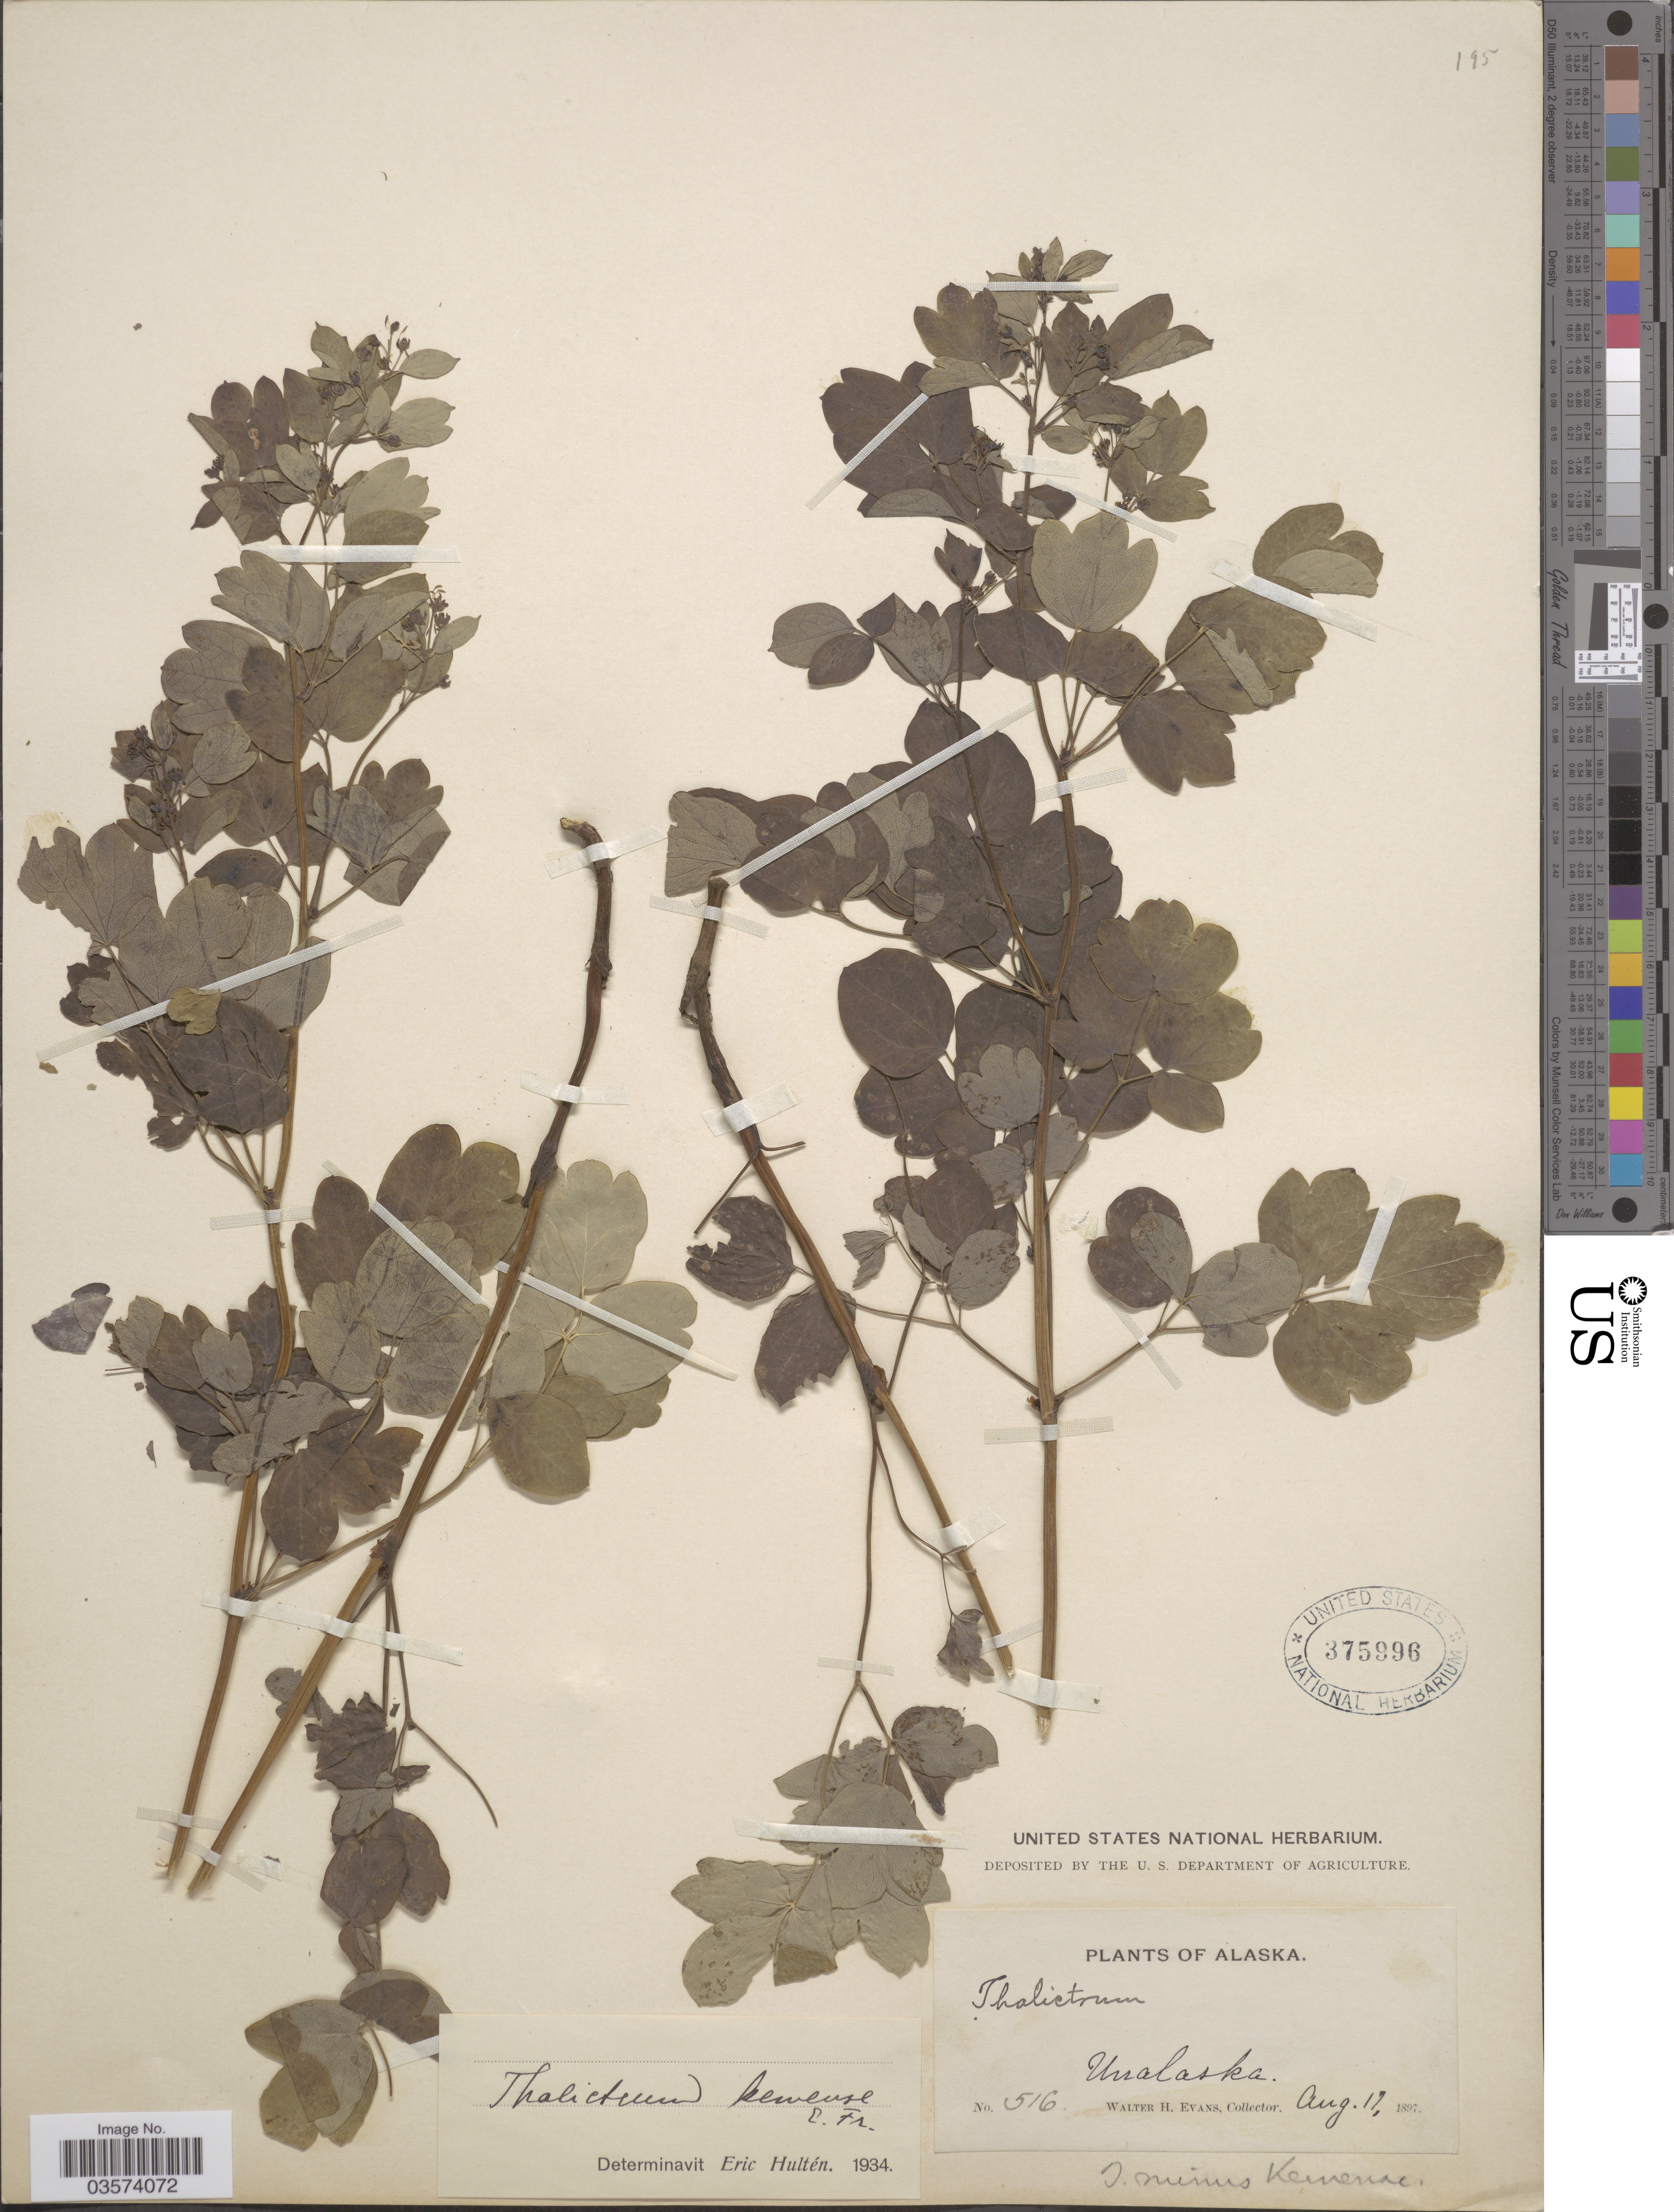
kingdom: Plantae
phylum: Tracheophyta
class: Magnoliopsida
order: Ranunculales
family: Ranunculaceae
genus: Thalictrum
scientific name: Thalictrum kemense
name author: Fr.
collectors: W. H. Evans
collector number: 516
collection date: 1897-08-17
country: United States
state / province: Alaska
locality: Unalaska.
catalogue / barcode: US 375996